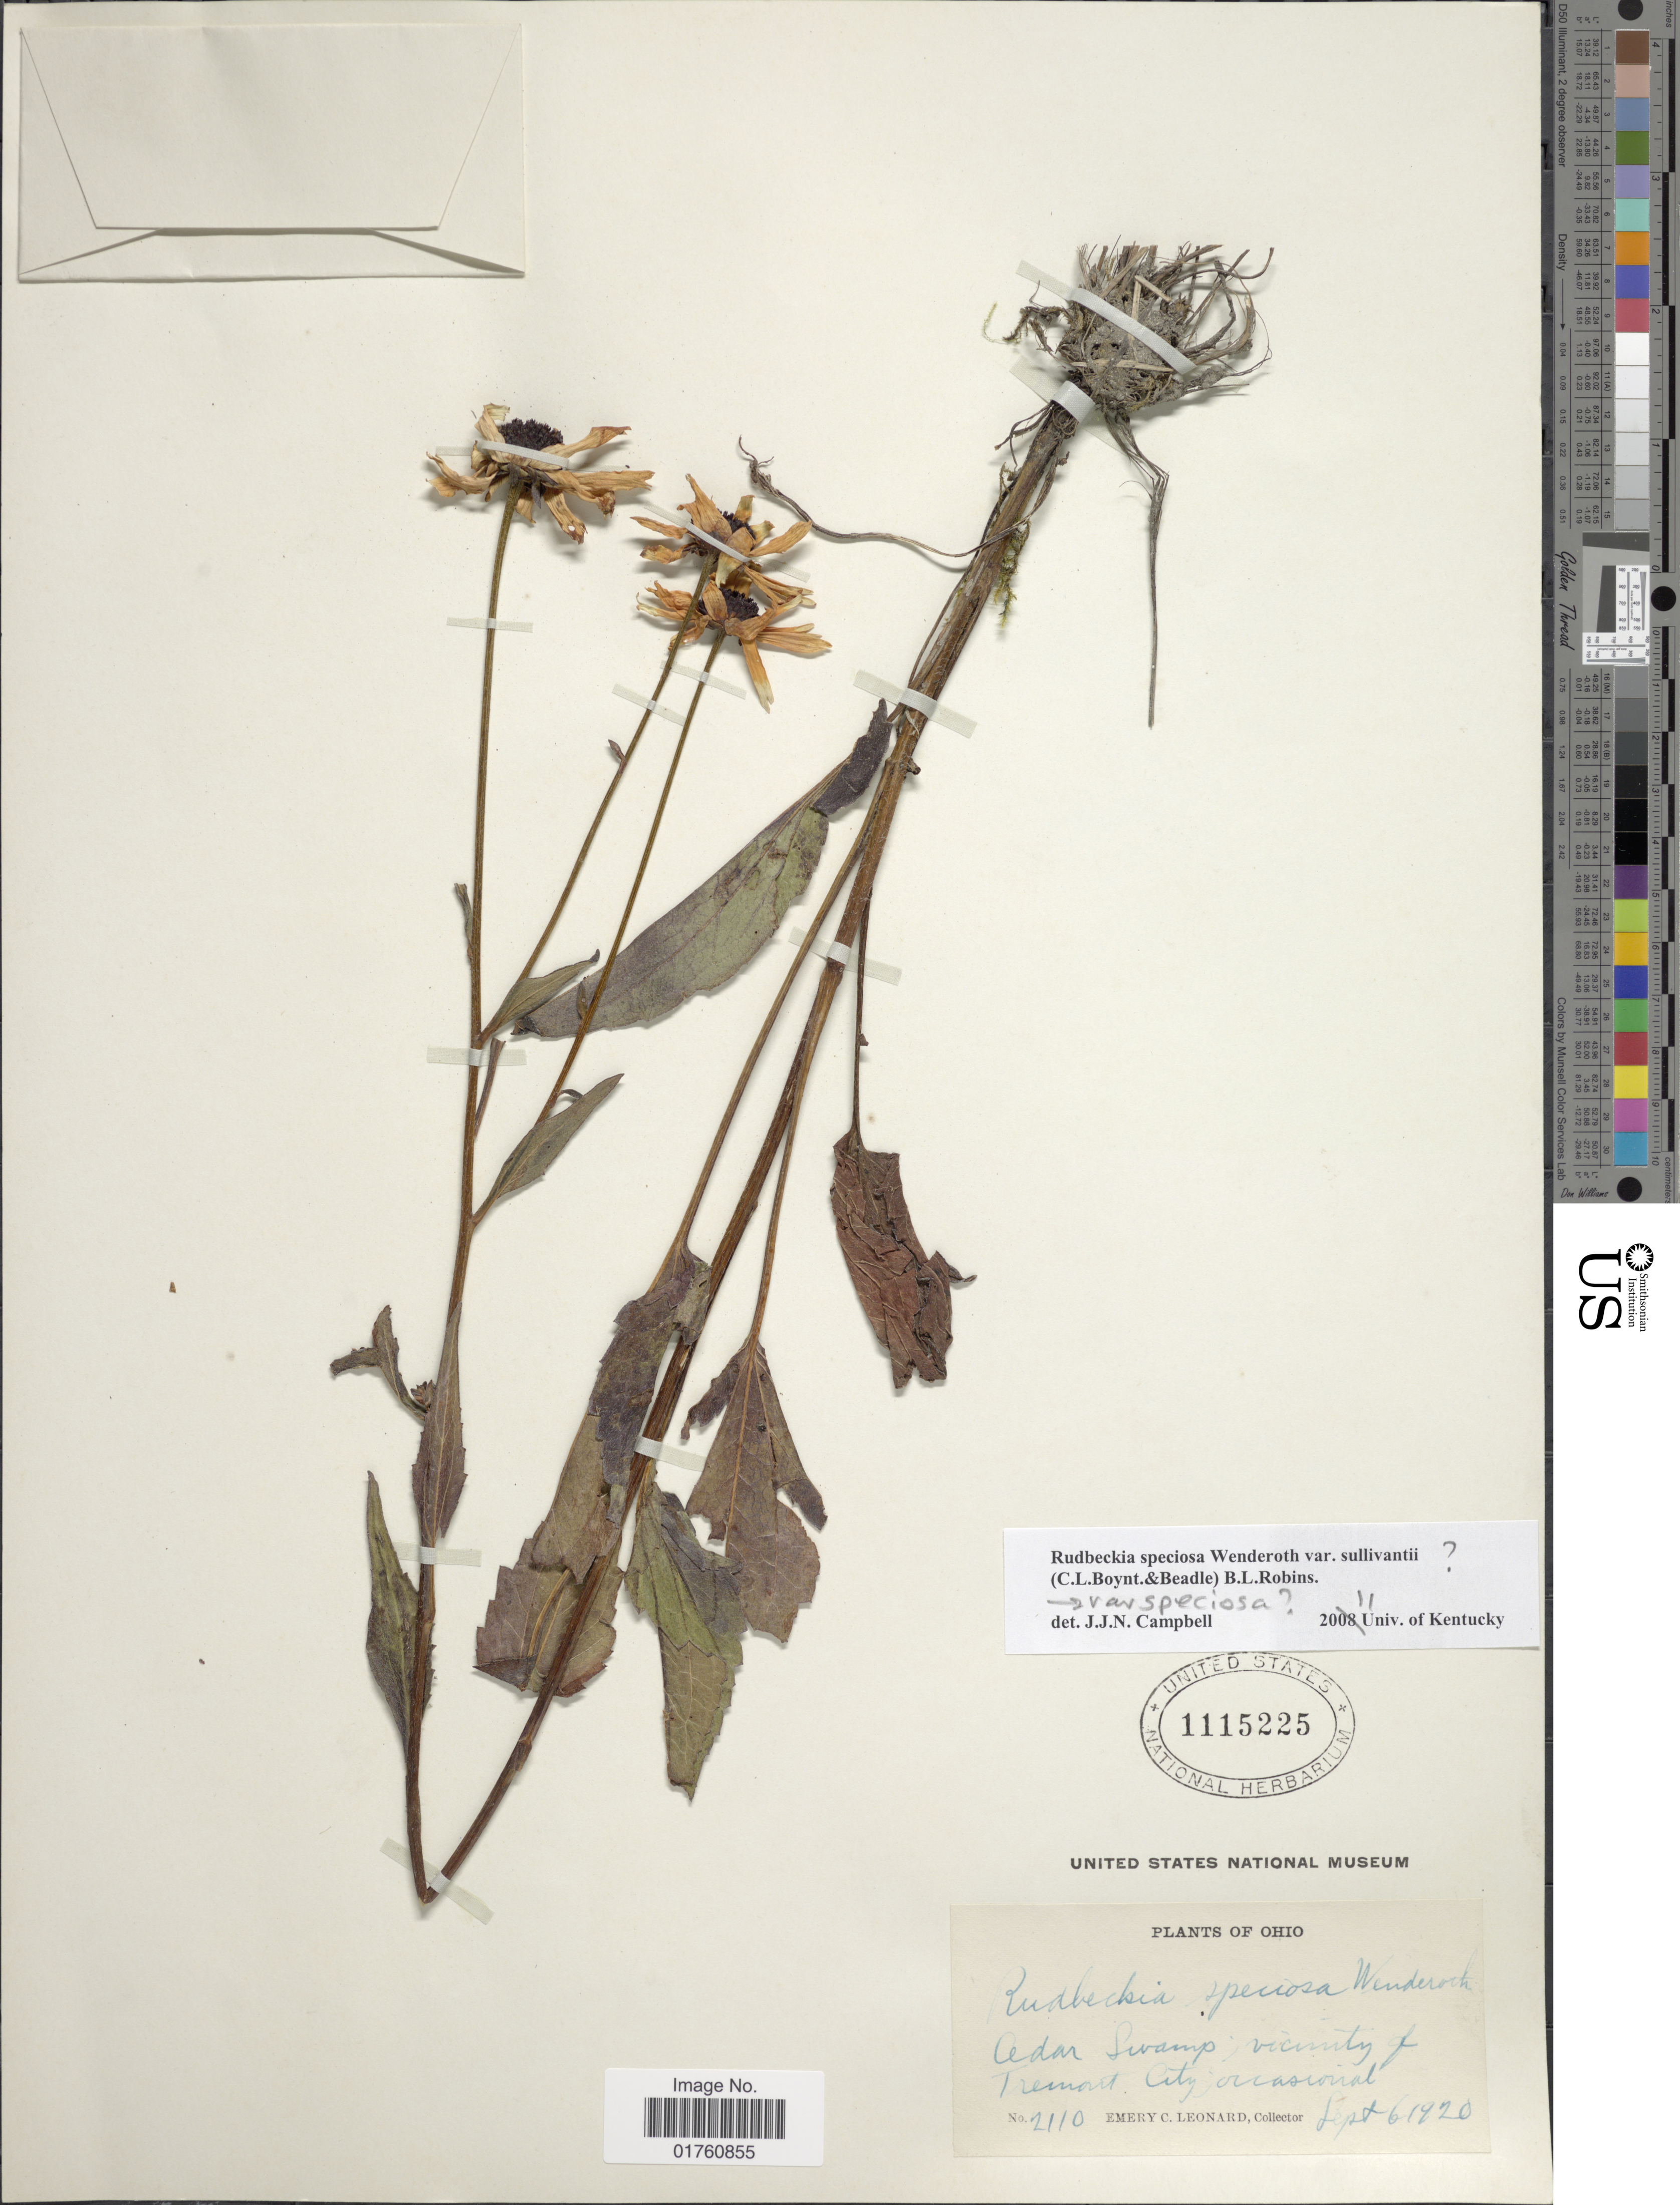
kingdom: Plantae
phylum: Tracheophyta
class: Magnoliopsida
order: Asterales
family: Asteraceae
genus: Rudbeckia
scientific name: Rudbeckia fulgida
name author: Aiton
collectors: E. C. Leonard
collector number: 2110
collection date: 1920-06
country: United States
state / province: Ohio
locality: Cedar Swamp; vicinity of Tremont City occasional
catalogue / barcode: US 1115225